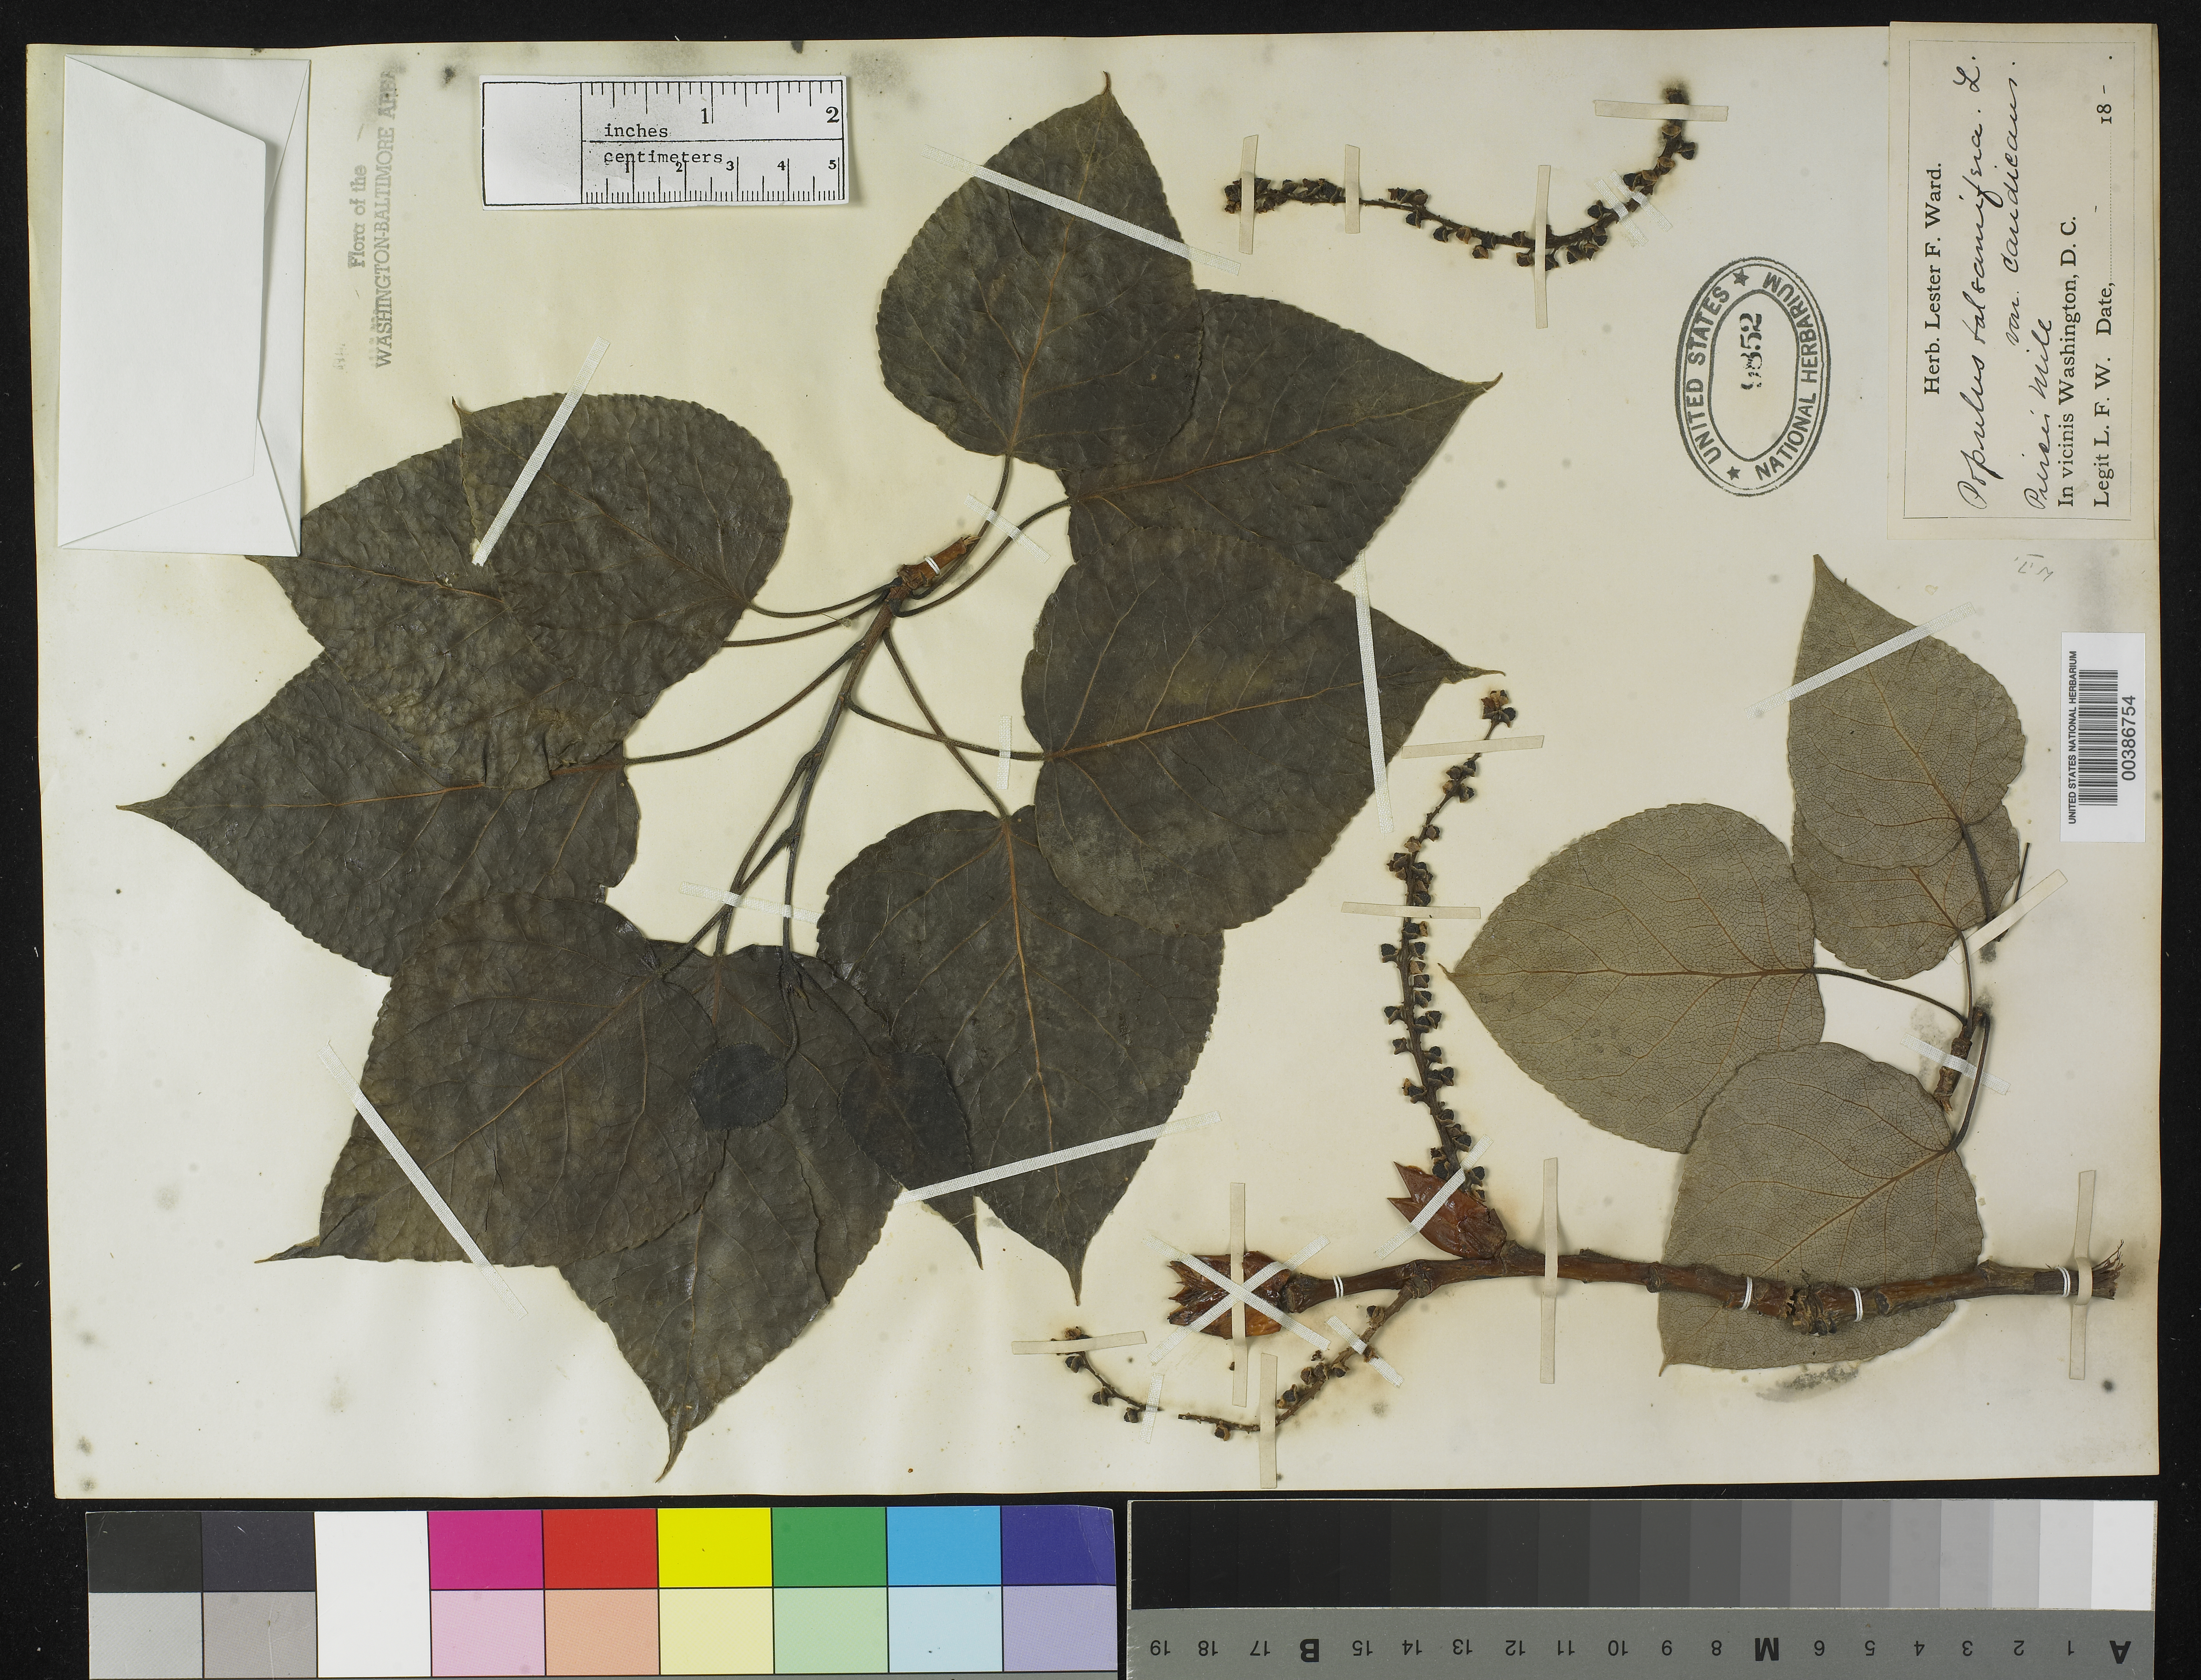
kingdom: Plantae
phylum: Tracheophyta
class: Magnoliopsida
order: Malpighiales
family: Salicaceae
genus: Populus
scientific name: Populus balsamifera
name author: L.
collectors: L. F. Ward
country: United States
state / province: District of Columbia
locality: Pierce's Mill Rock Creek Park and Vicinity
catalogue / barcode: US 9852